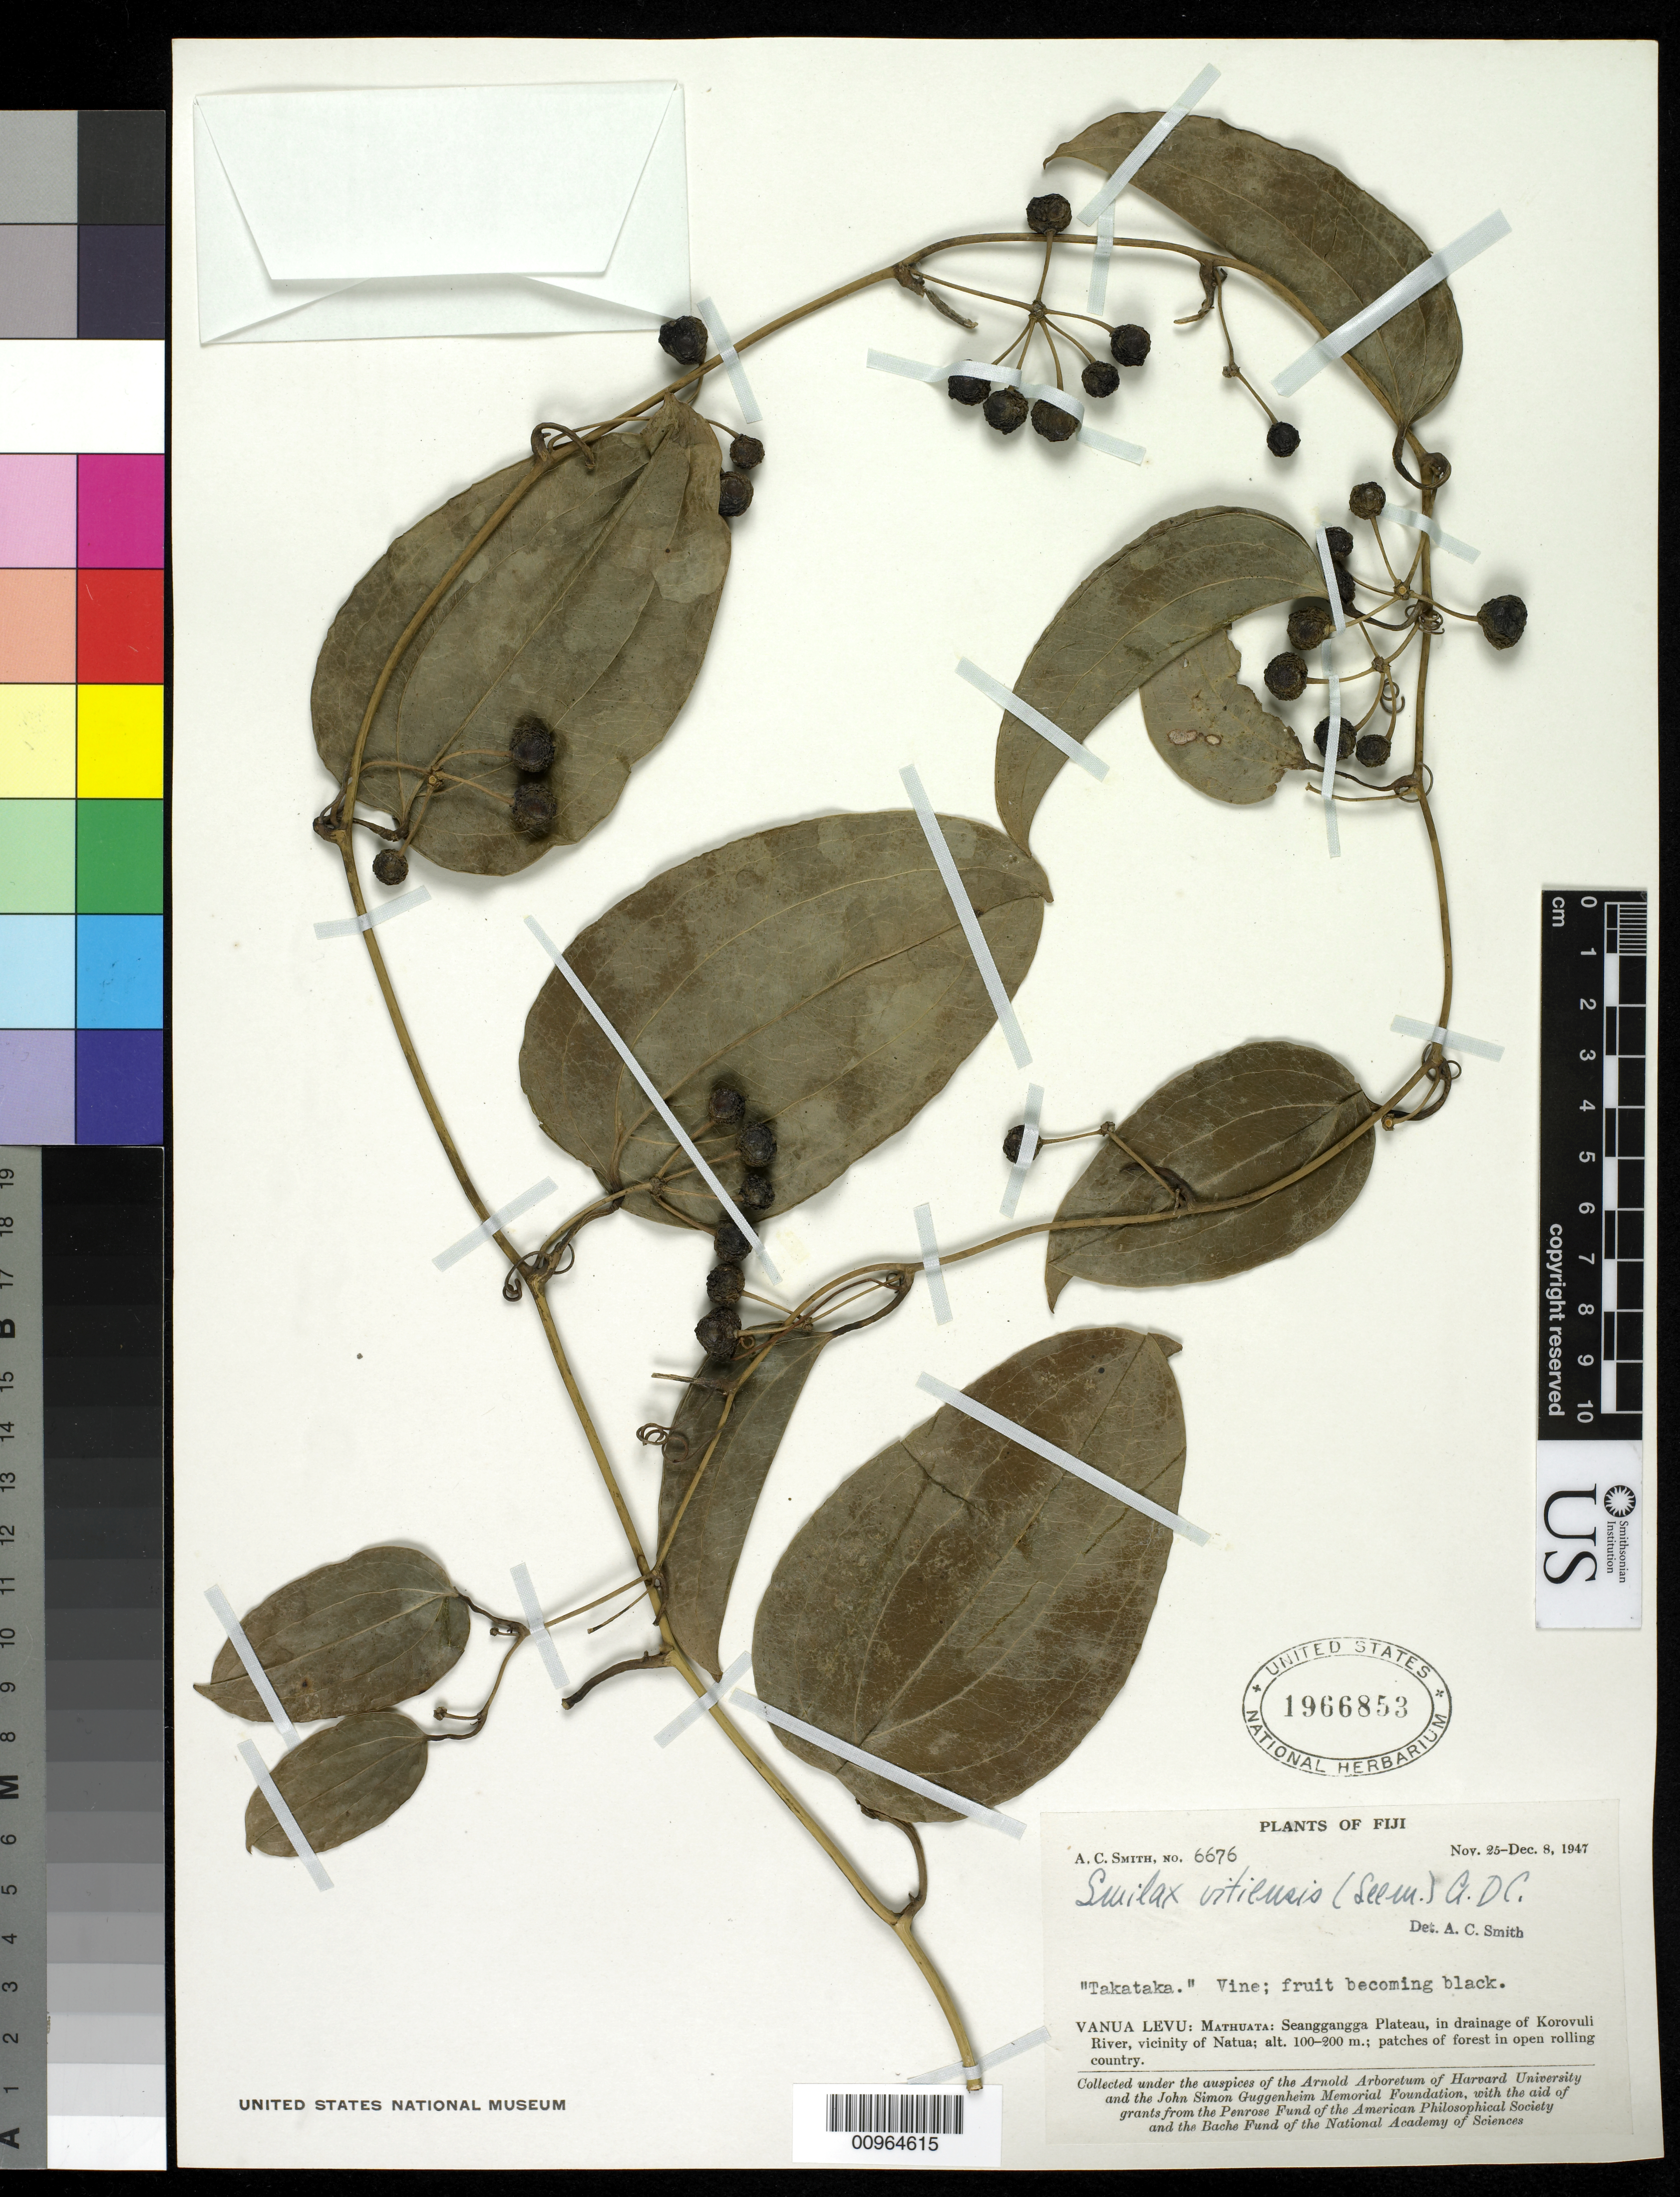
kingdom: Plantae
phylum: Tracheophyta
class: Liliopsida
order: Liliales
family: Smilacaceae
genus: Smilax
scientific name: Smilax vitiensis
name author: (Seem.) A. DC.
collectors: C. A. Smith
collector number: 6676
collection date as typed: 25 Nov 1947 to 08 Dec 1947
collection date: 1947-11-25/1947-12-08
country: Fiji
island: Macuata-i-wai [Mathuata-i-wai]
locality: Mathuata: Seanggangga Plateau, in drainage of Korovuli River, vicinity of Natua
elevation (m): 100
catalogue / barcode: US 1966853